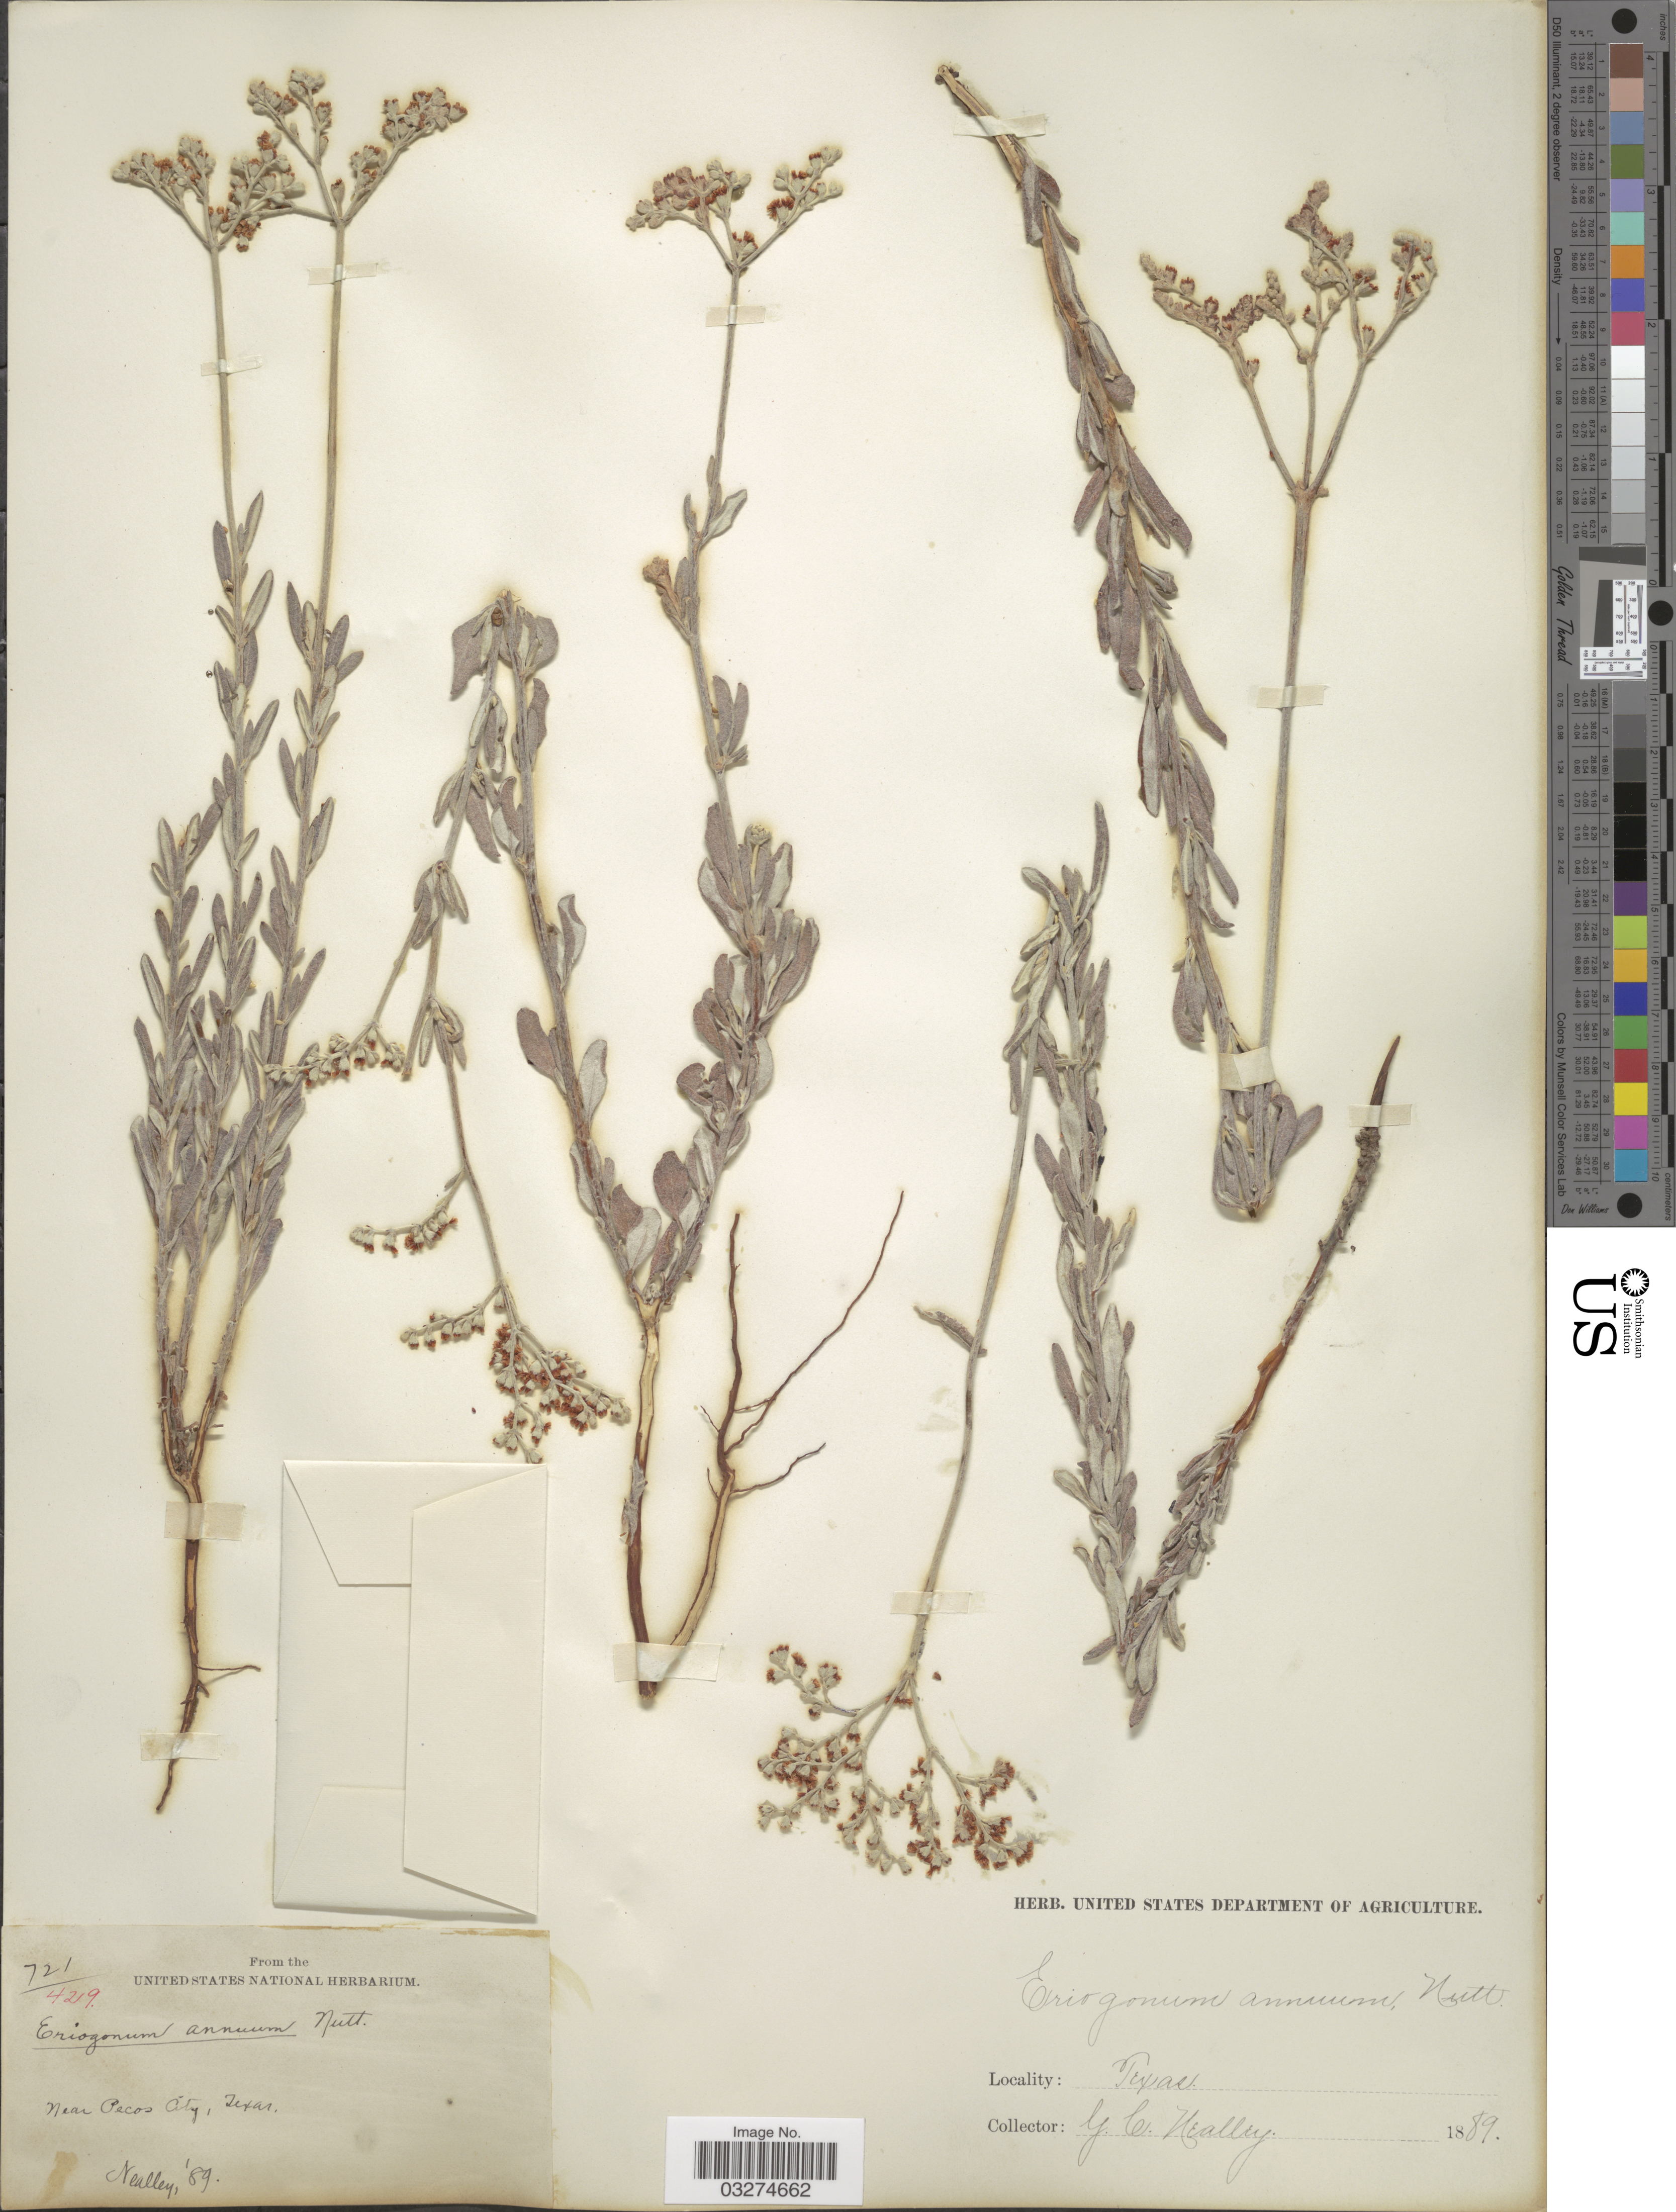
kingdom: Plantae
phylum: Tracheophyta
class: Magnoliopsida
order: Caryophyllales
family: Polygonaceae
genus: Eriogonum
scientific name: Eriogonum annuum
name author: Nutt.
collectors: G. C. Nealley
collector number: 721/4219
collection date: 1889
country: United States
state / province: Texas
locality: Near Pecos City.